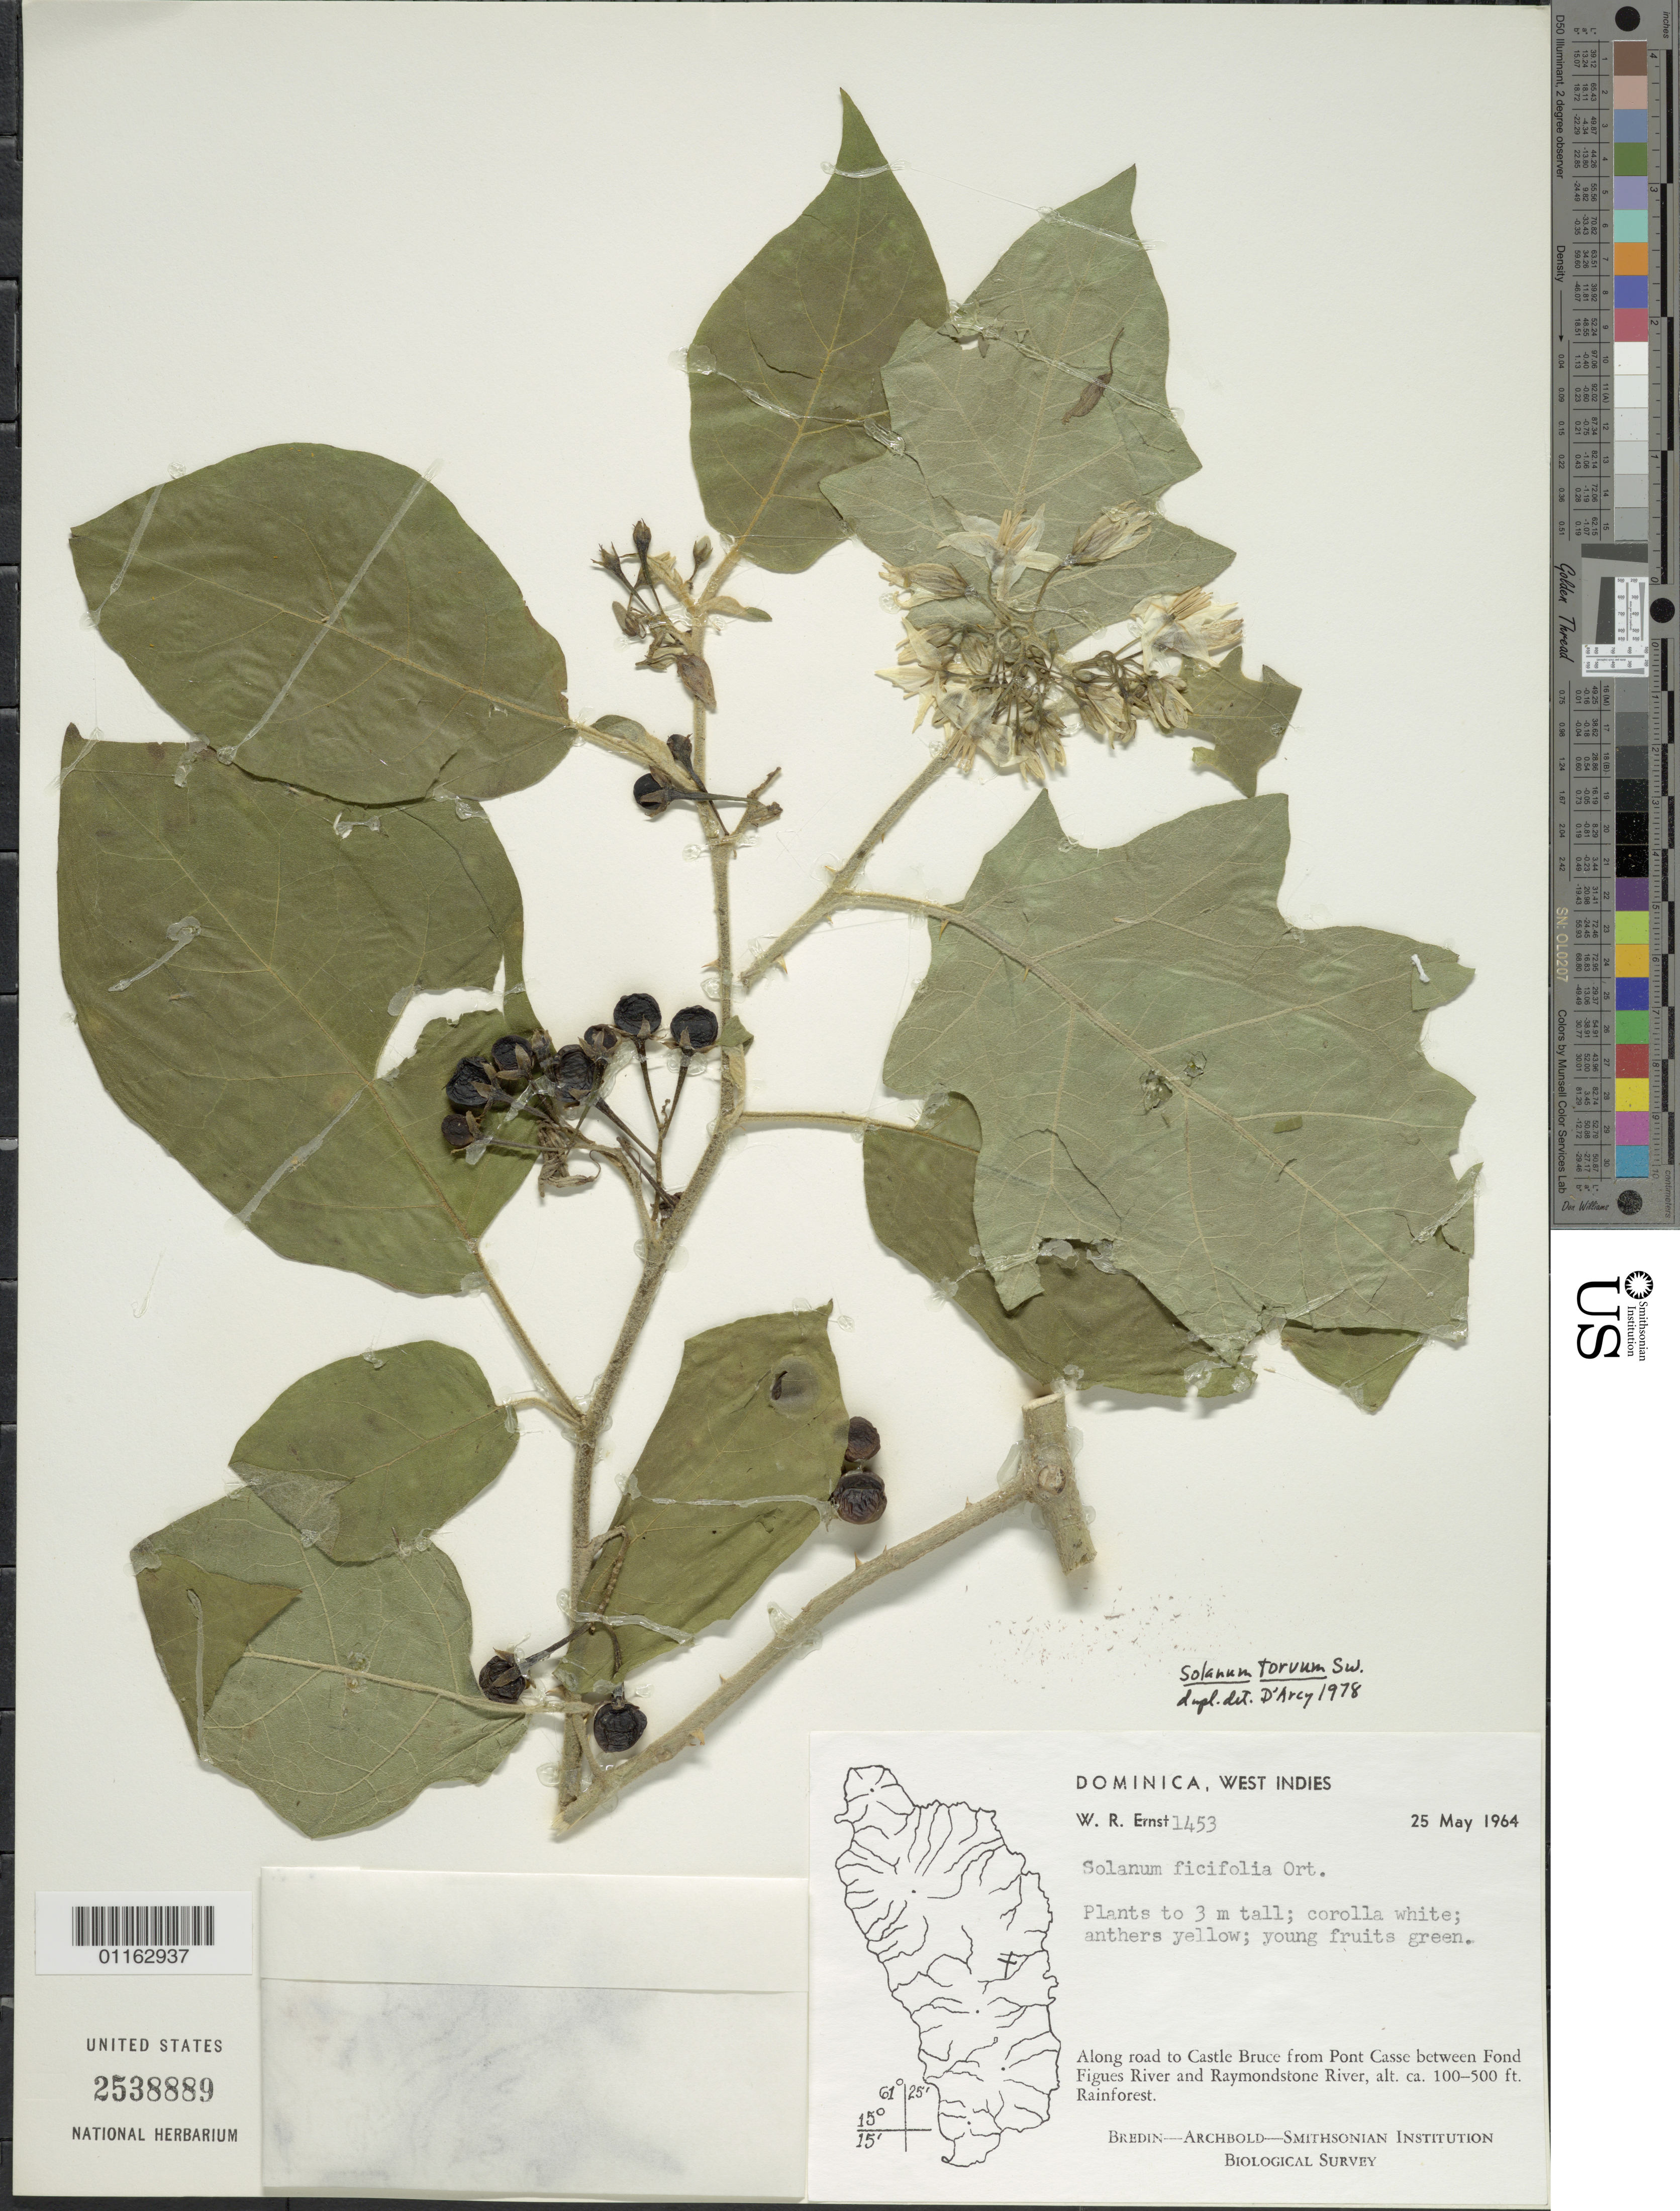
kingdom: Plantae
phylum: Tracheophyta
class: Magnoliopsida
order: Solanales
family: Solanaceae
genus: Solanum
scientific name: Solanum torvum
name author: Sw.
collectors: W. R. Ernst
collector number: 1453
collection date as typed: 25 May 1964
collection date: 1964-05-25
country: Dominica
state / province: St. David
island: Dominica I.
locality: Along road to Castle Bruce from Pont Casse between Fond Figures River & Raymondstone River; rainforest.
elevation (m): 30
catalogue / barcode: US 2538889